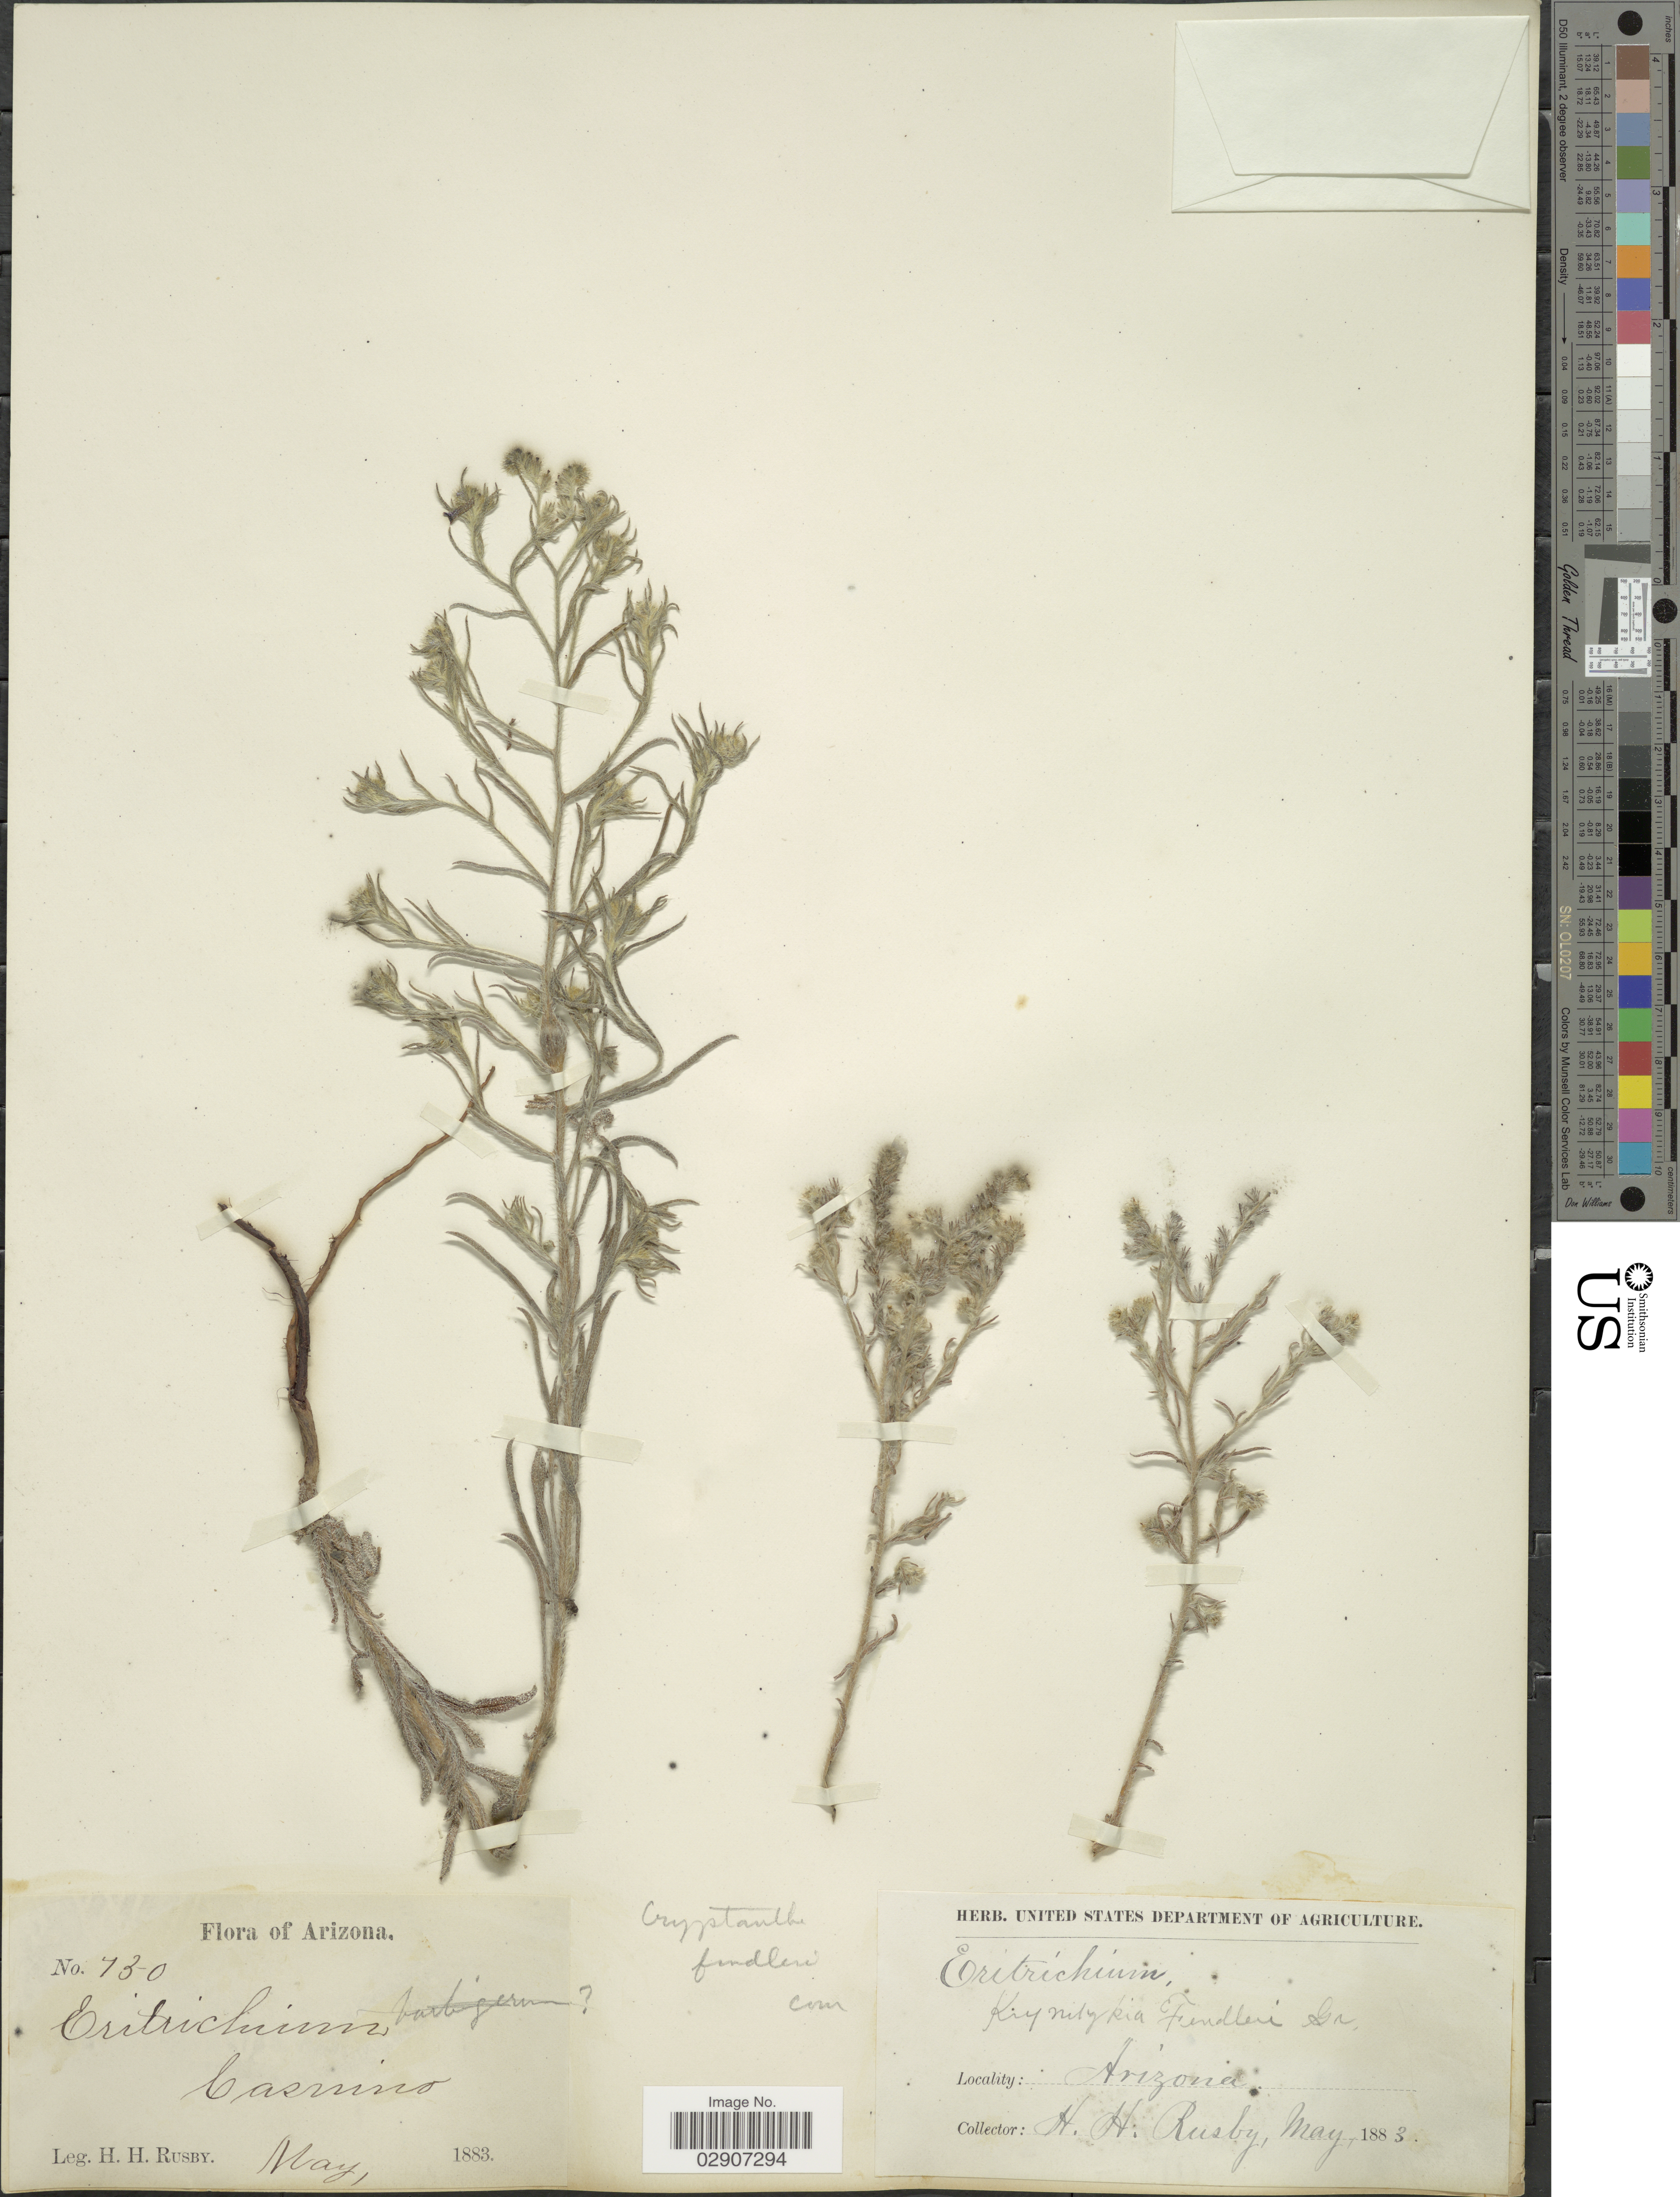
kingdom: Plantae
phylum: Tracheophyta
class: Magnoliopsida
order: Boraginales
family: Boraginaceae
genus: Cryptantha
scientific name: Cryptantha fendleri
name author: (A. Gray) Greene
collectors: H. H. Rusby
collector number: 730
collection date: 1883-05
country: United States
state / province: Arizona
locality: Casnino.